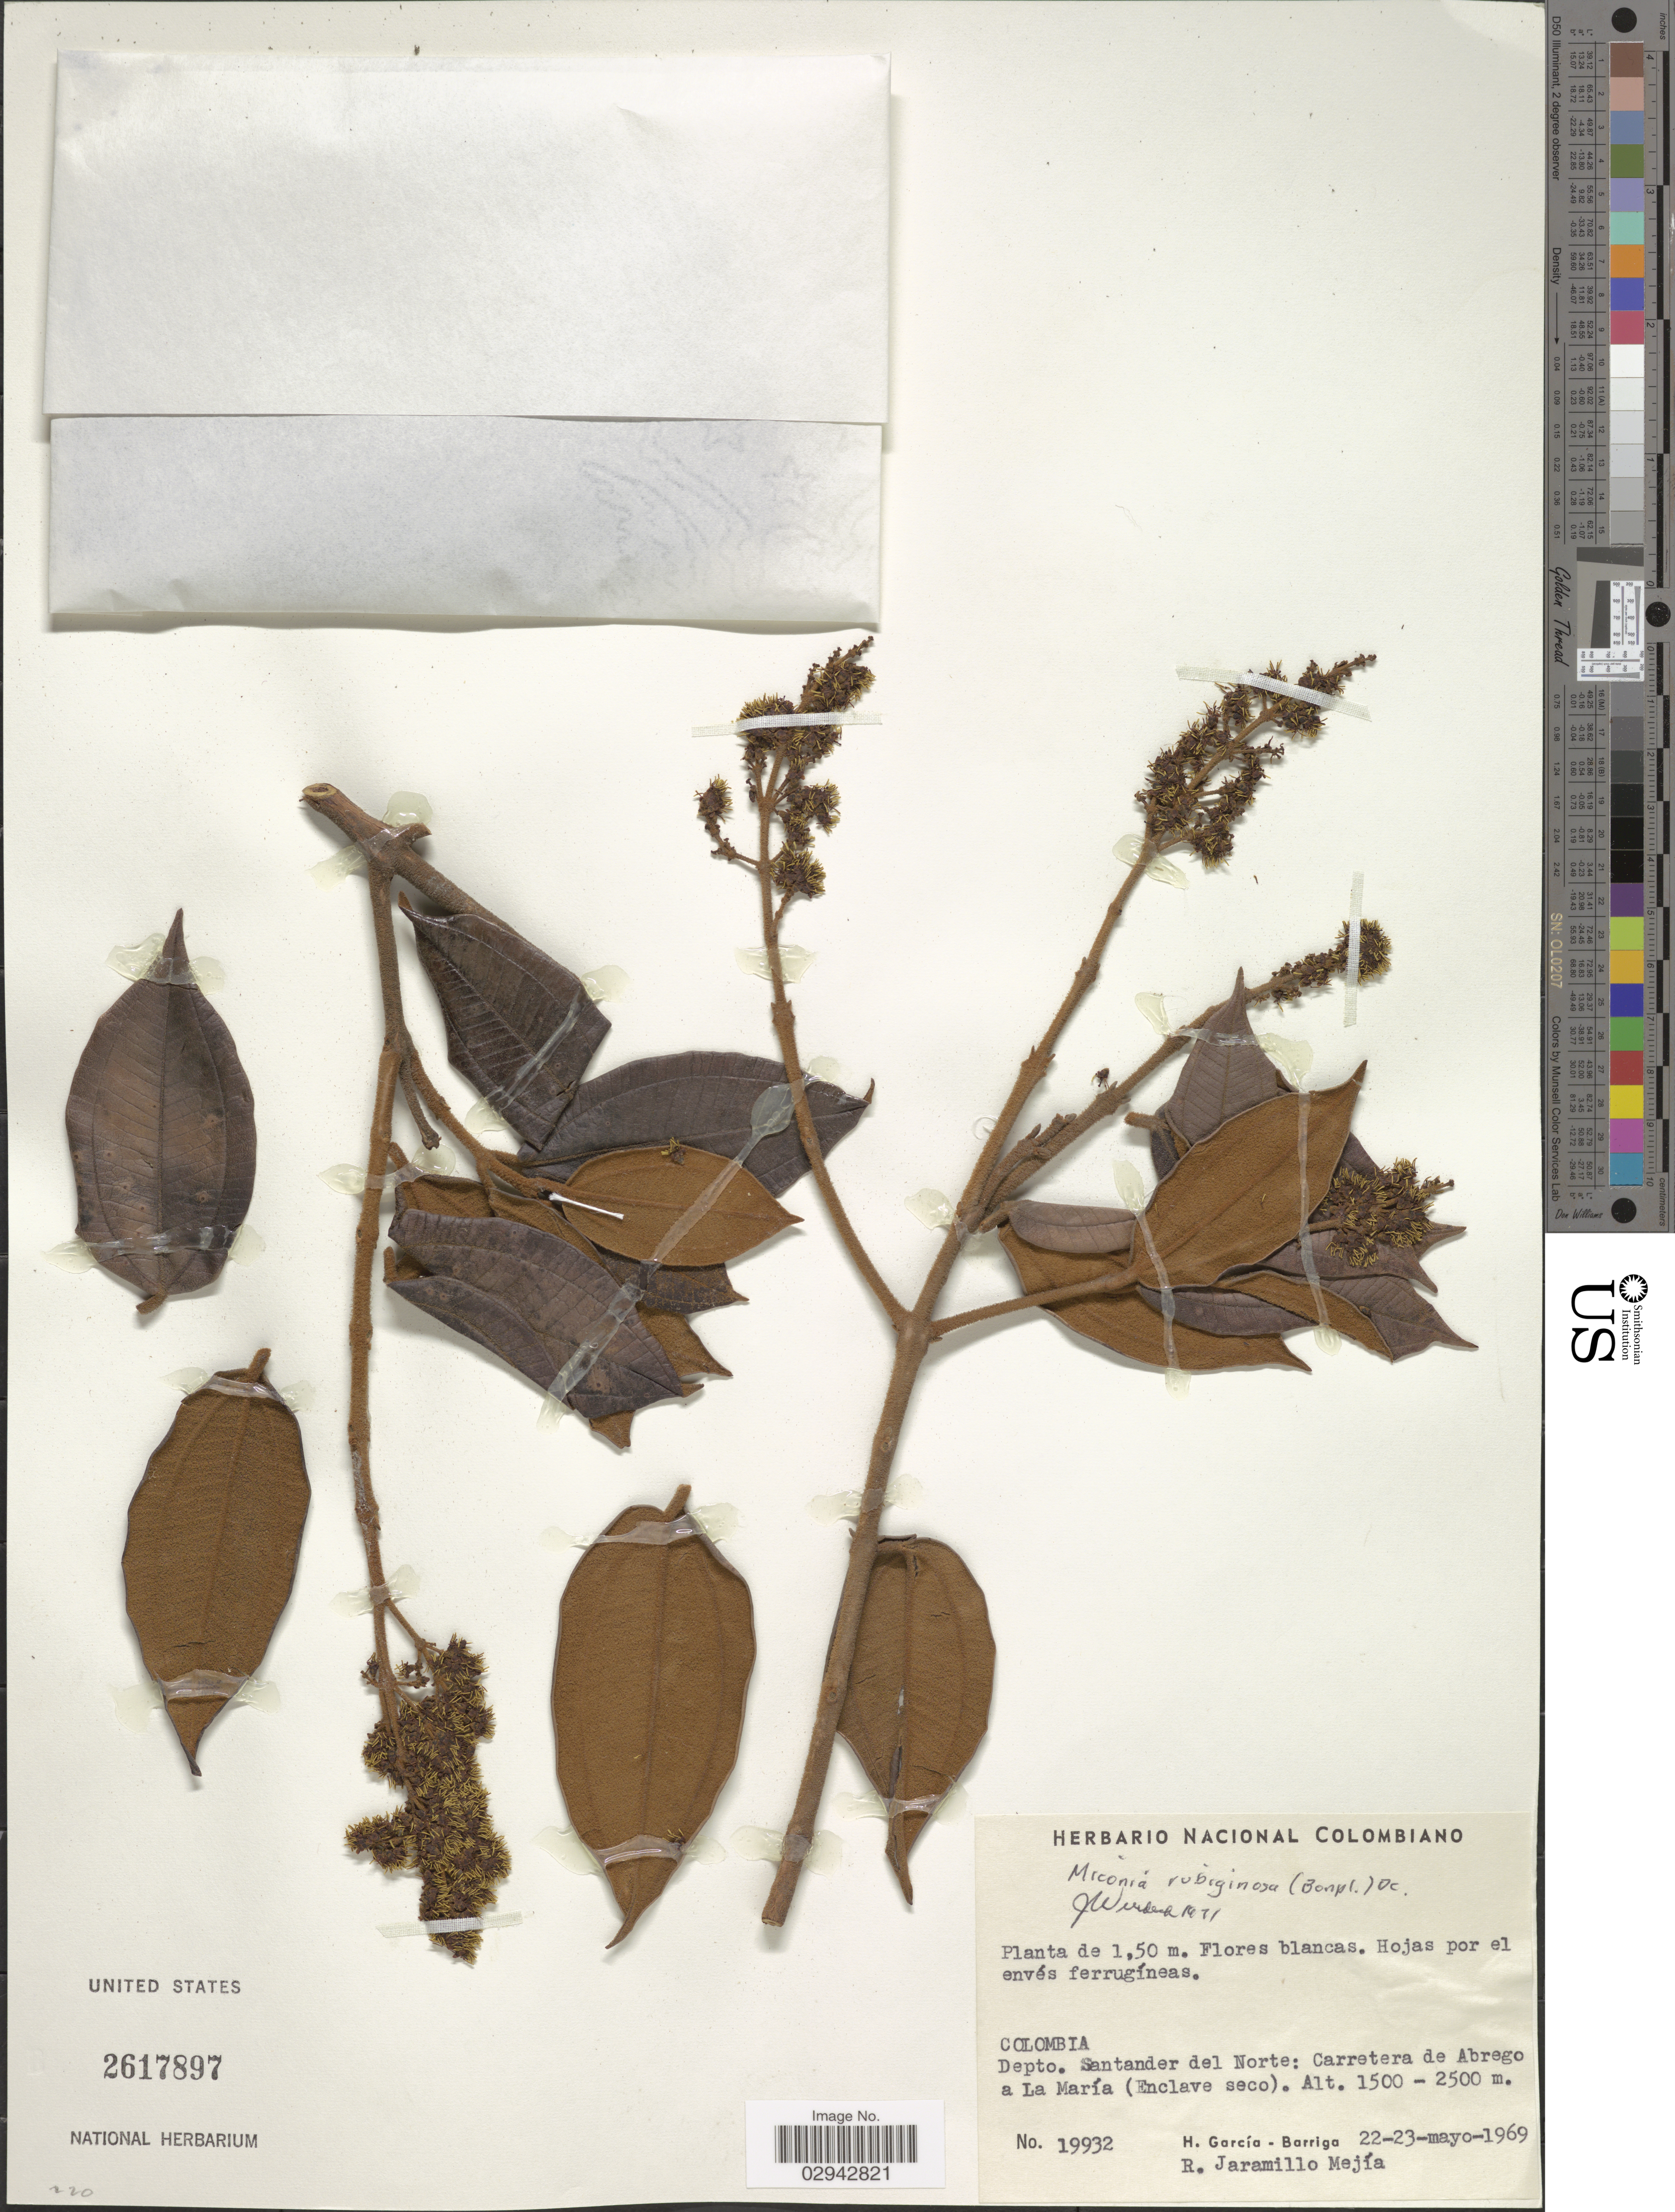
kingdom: Plantae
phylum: Tracheophyta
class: Magnoliopsida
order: Myrtales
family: Melastomataceae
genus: Miconia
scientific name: Miconia rubiginosa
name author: (Bonpl.) DC.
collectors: H. García Barriga & R. Jaramillo M.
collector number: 19932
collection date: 1969-05-22/1969-05-23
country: Colombia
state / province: Norte de Santander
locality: Depto. Santander del Norte: Carretera de Abrego a La María (Enclave seco).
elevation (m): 1500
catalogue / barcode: US 2617897